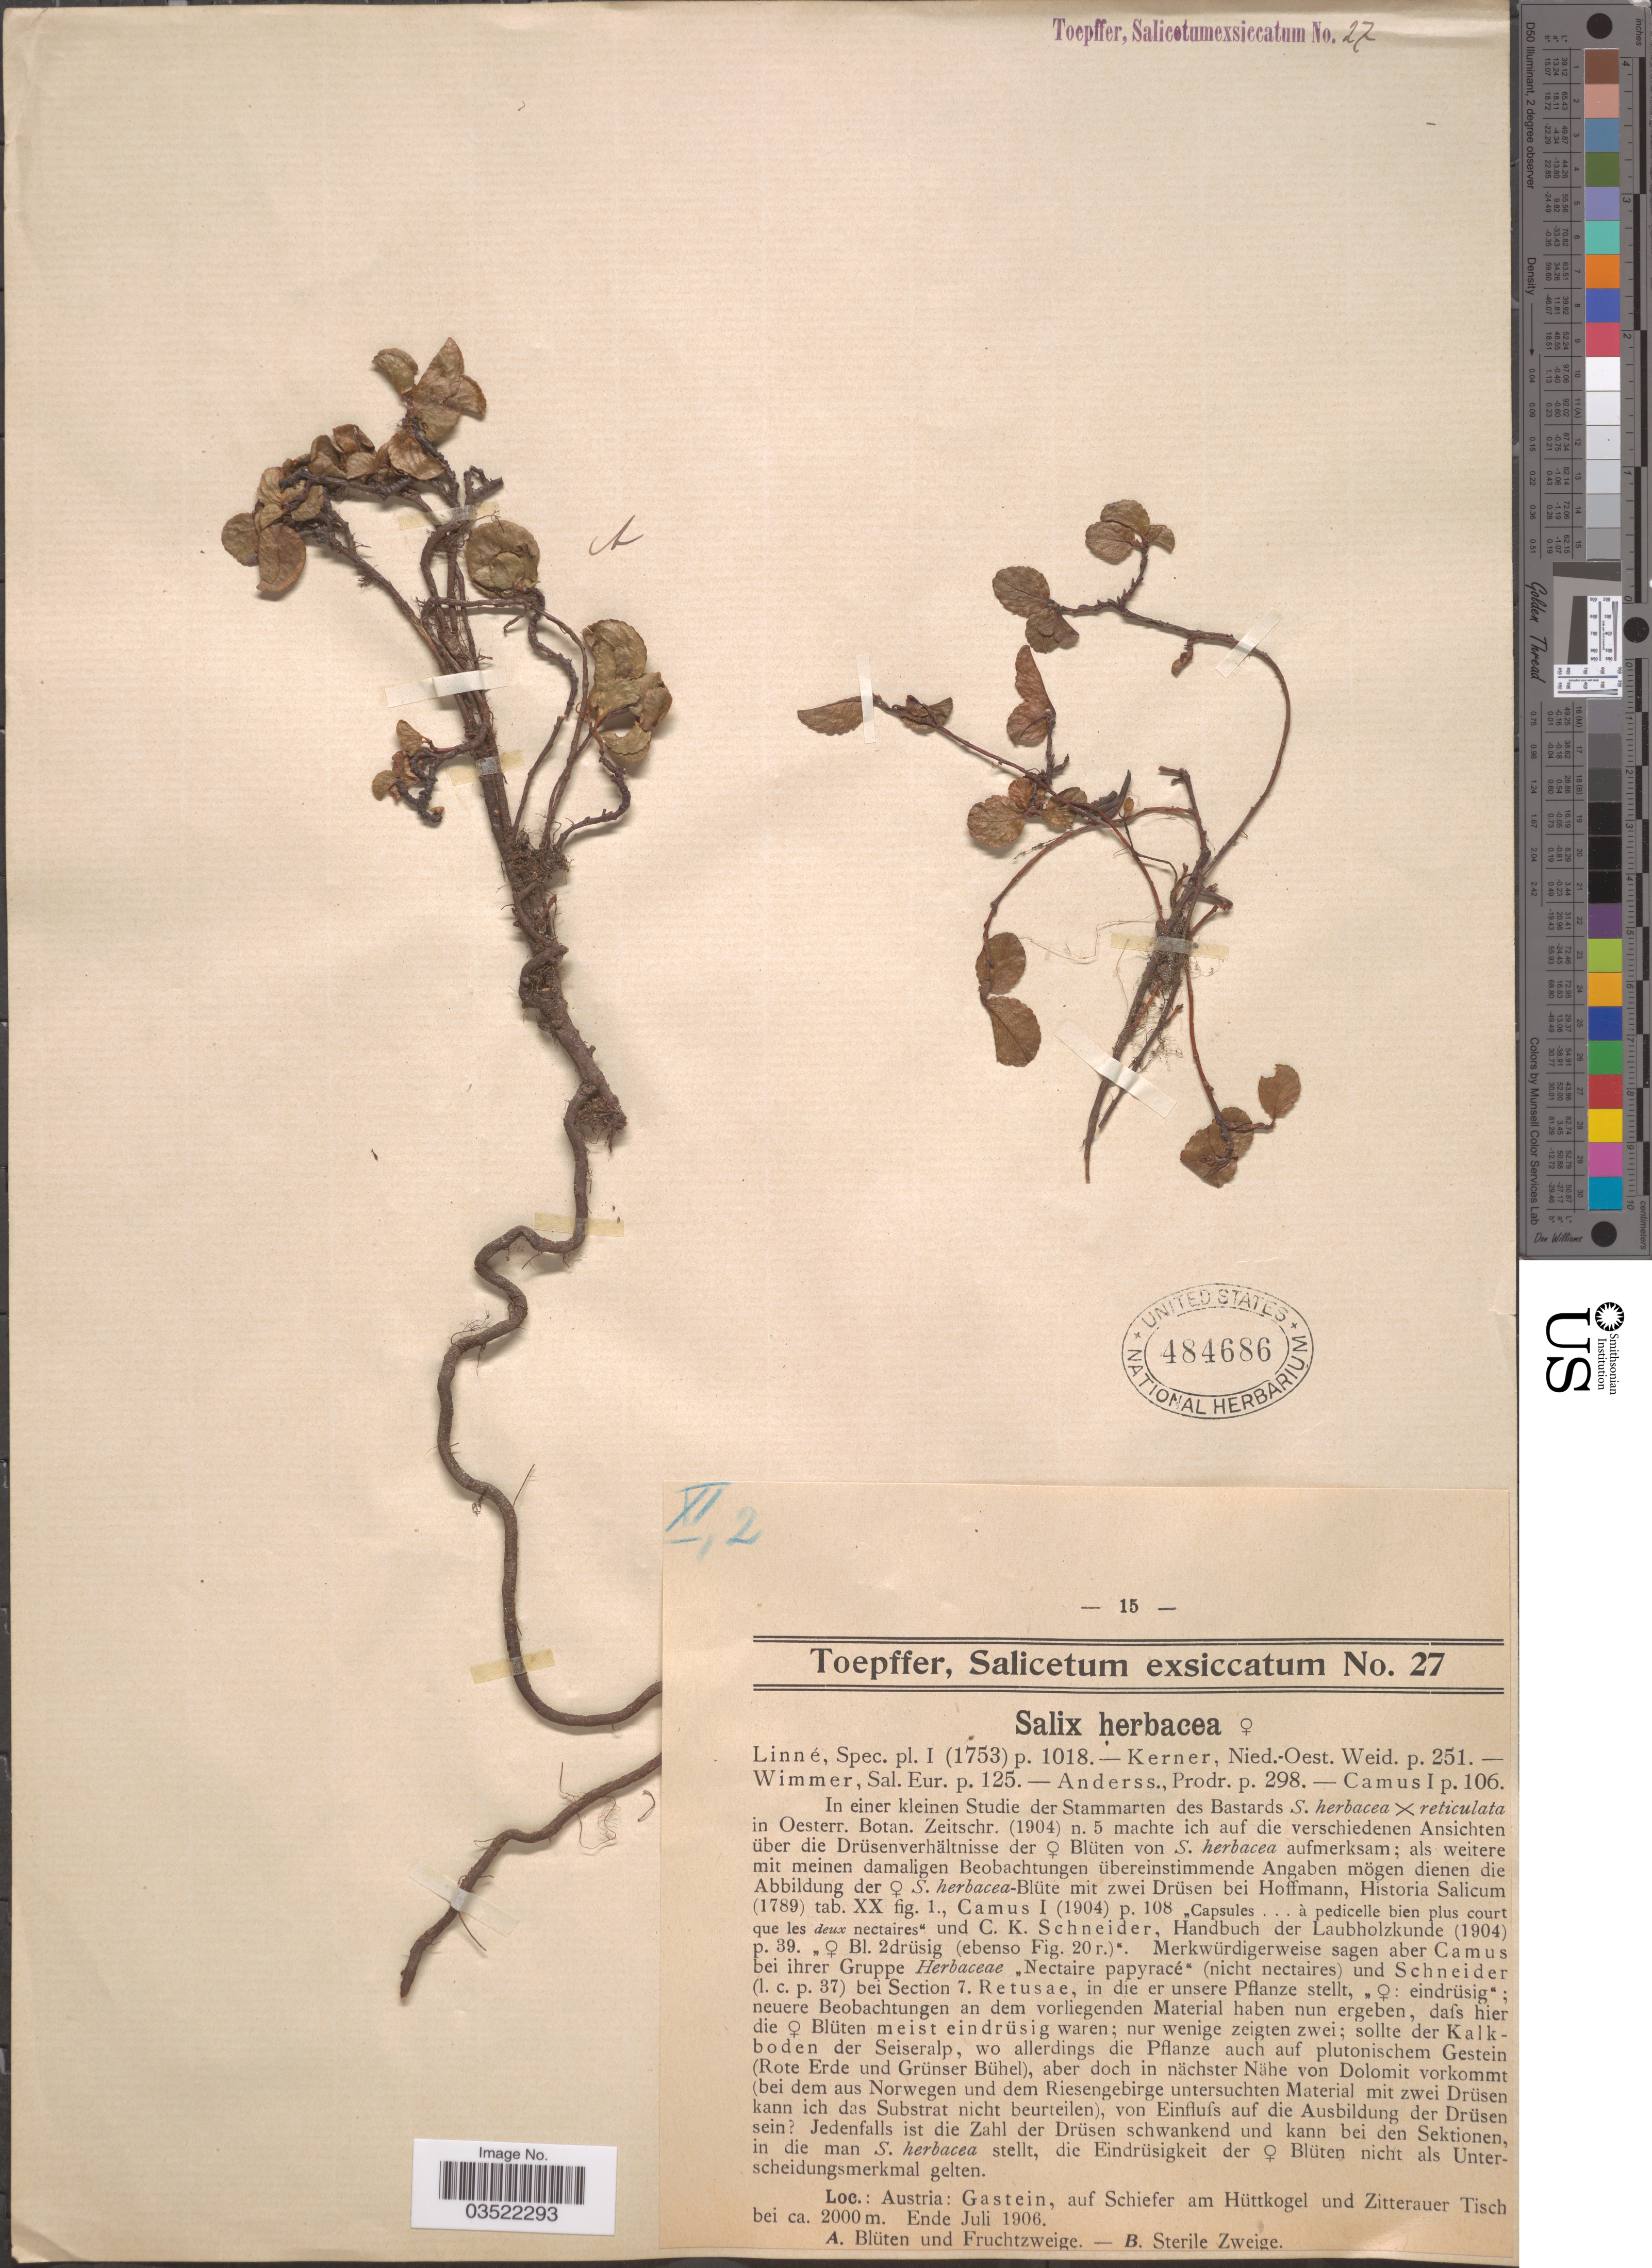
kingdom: Plantae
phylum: Tracheophyta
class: Magnoliopsida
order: Malpighiales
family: Salicaceae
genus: Salix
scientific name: Salix herbacea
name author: L.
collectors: A. Toepffer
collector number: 27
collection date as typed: Ende Juli 1906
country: Austria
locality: Gastein, auf Schiefer am Hüttkogel und Zitterauer Tisch bei.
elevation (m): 2000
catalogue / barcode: US 484686